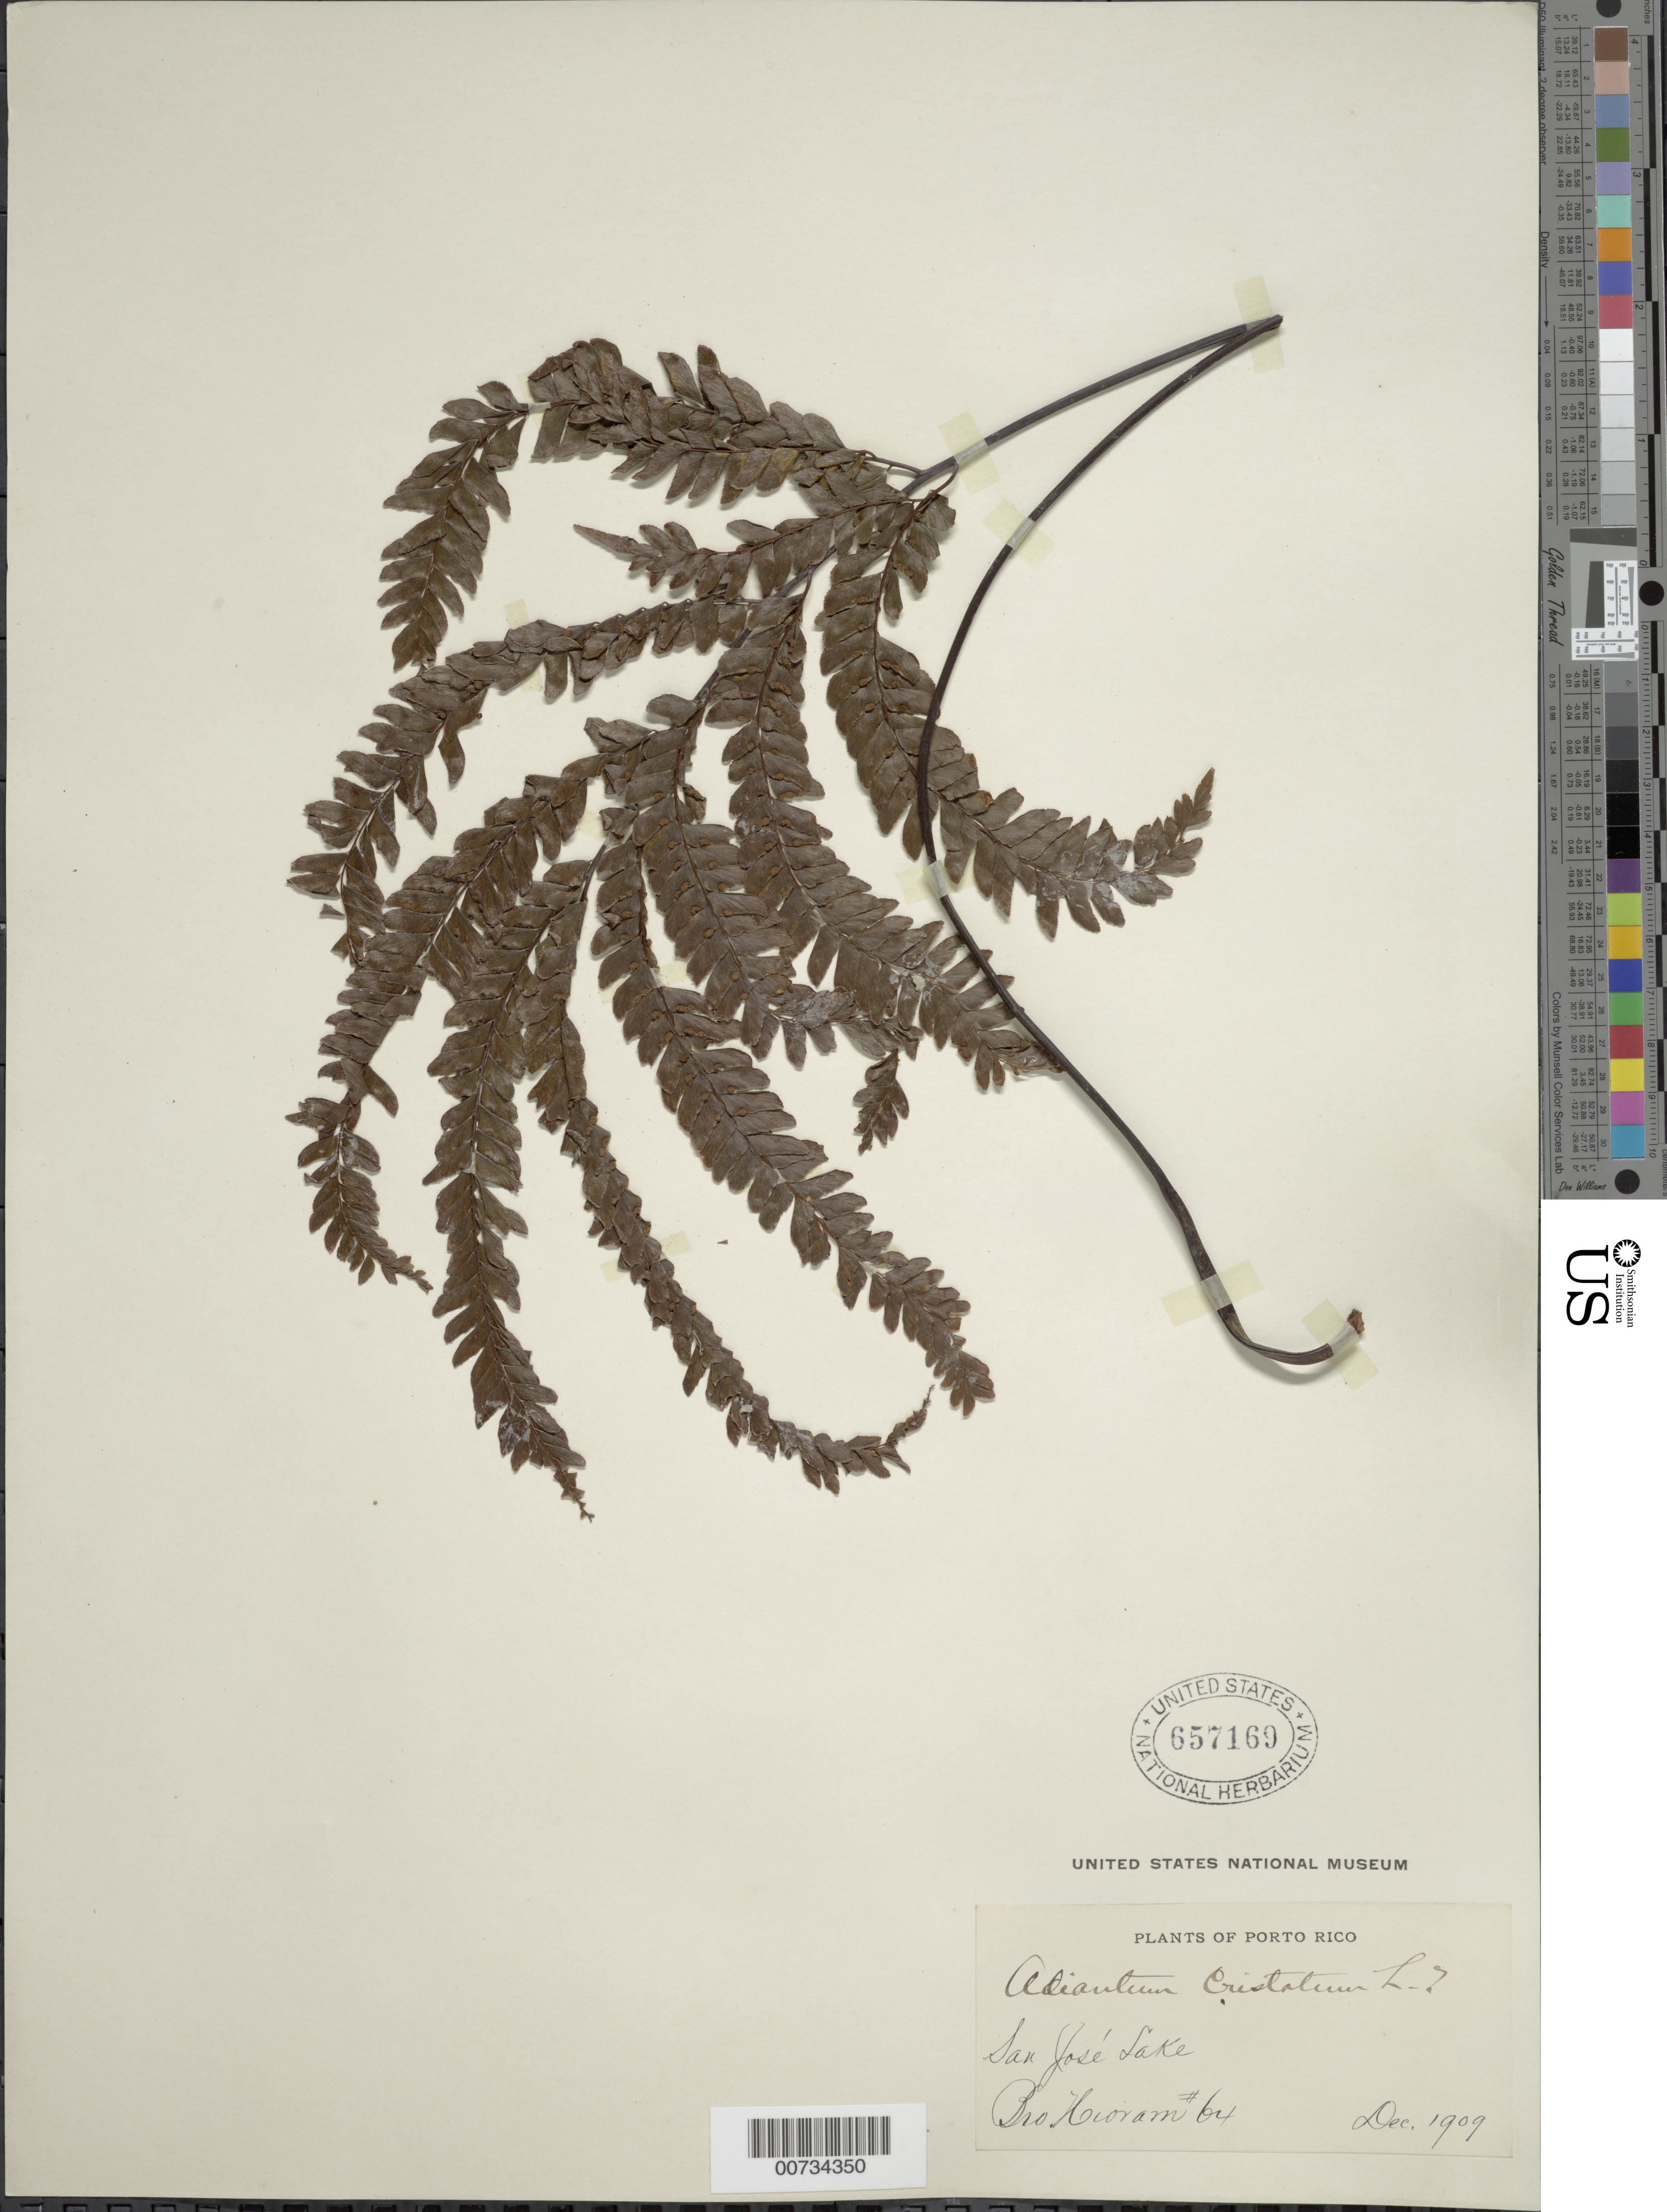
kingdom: Plantae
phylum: Tracheophyta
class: Polypodiopsida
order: Polypodiales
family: Pteridaceae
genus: Adiantum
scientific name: Adiantum pyramidale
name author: (L.) Willd.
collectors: Bro. Hioram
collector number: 64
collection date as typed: Dec 1909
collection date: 1909-12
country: Puerto Rico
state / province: San Juan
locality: San José Lake, San Juan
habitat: Lake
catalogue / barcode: US 657169